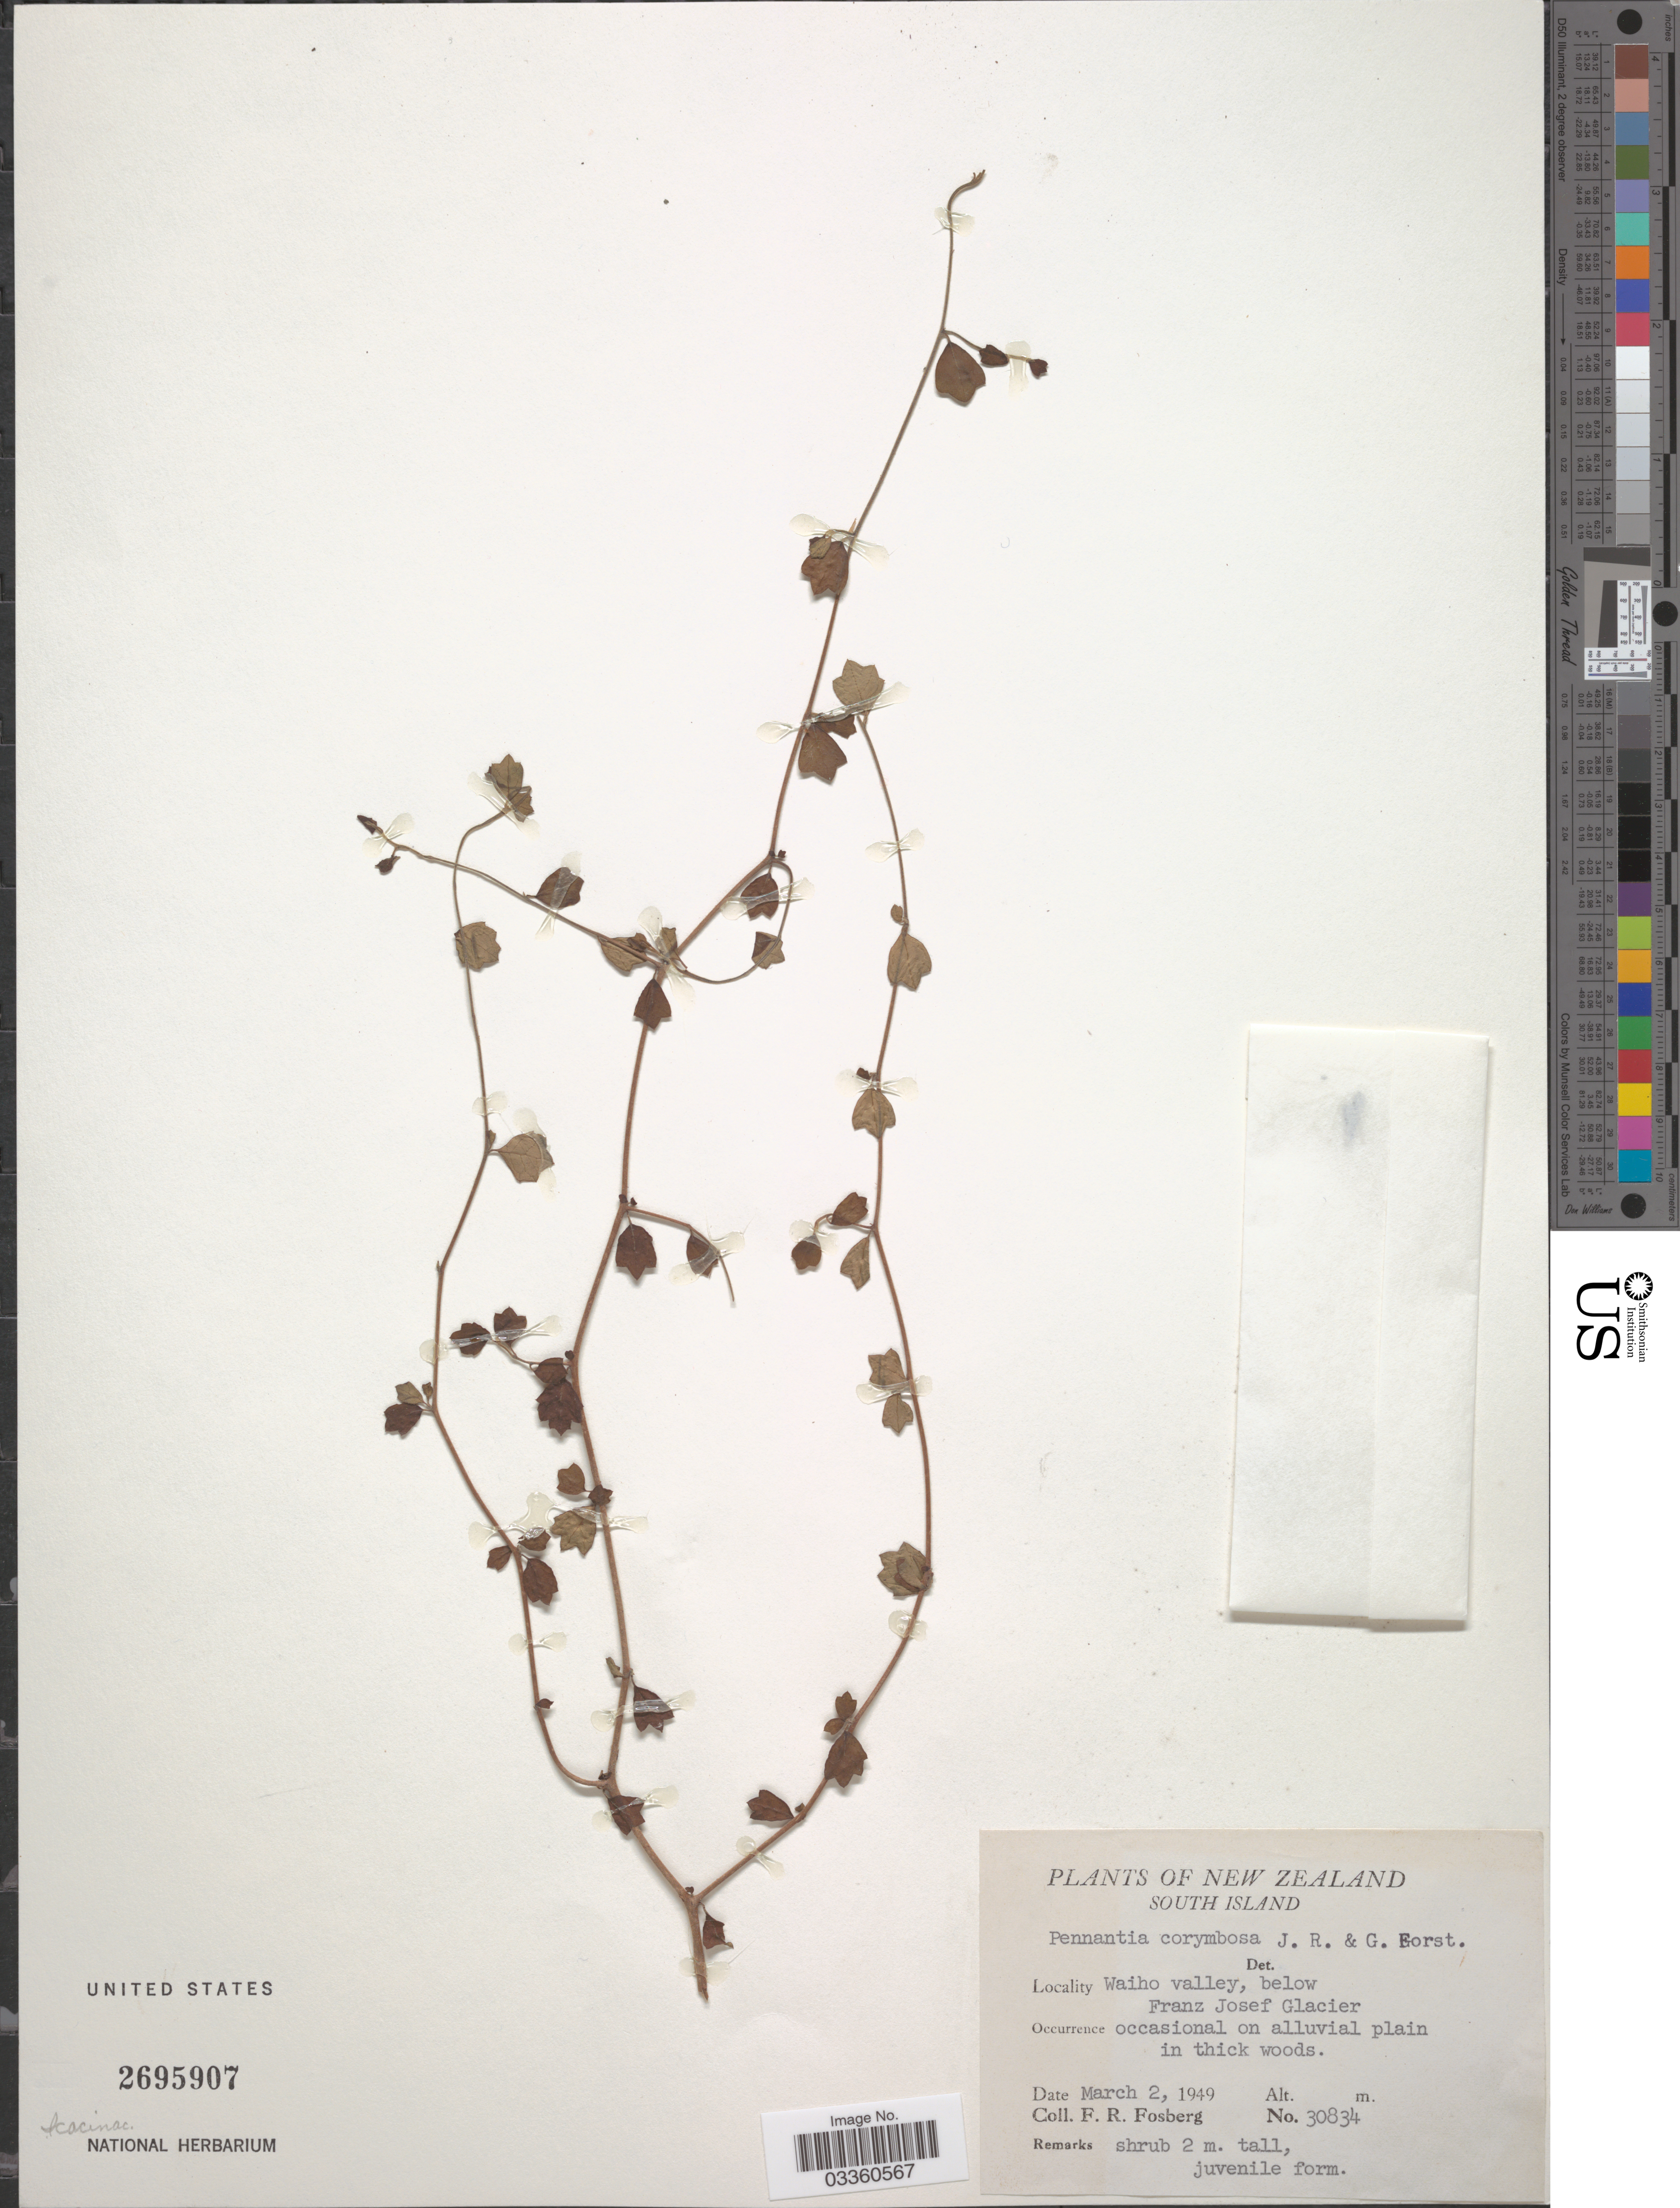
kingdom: Plantae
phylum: Tracheophyta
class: Magnoliopsida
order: Apiales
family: Pennantiaceae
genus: Pennantia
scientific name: Pennantia corymbosa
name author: J.R. Forst. & G. Forst.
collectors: F. R. Fosberg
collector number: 30834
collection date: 1949-03-02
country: New Zealand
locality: South Island, Waiho Valley, below Franz Josef Glacier.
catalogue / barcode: US 2695907